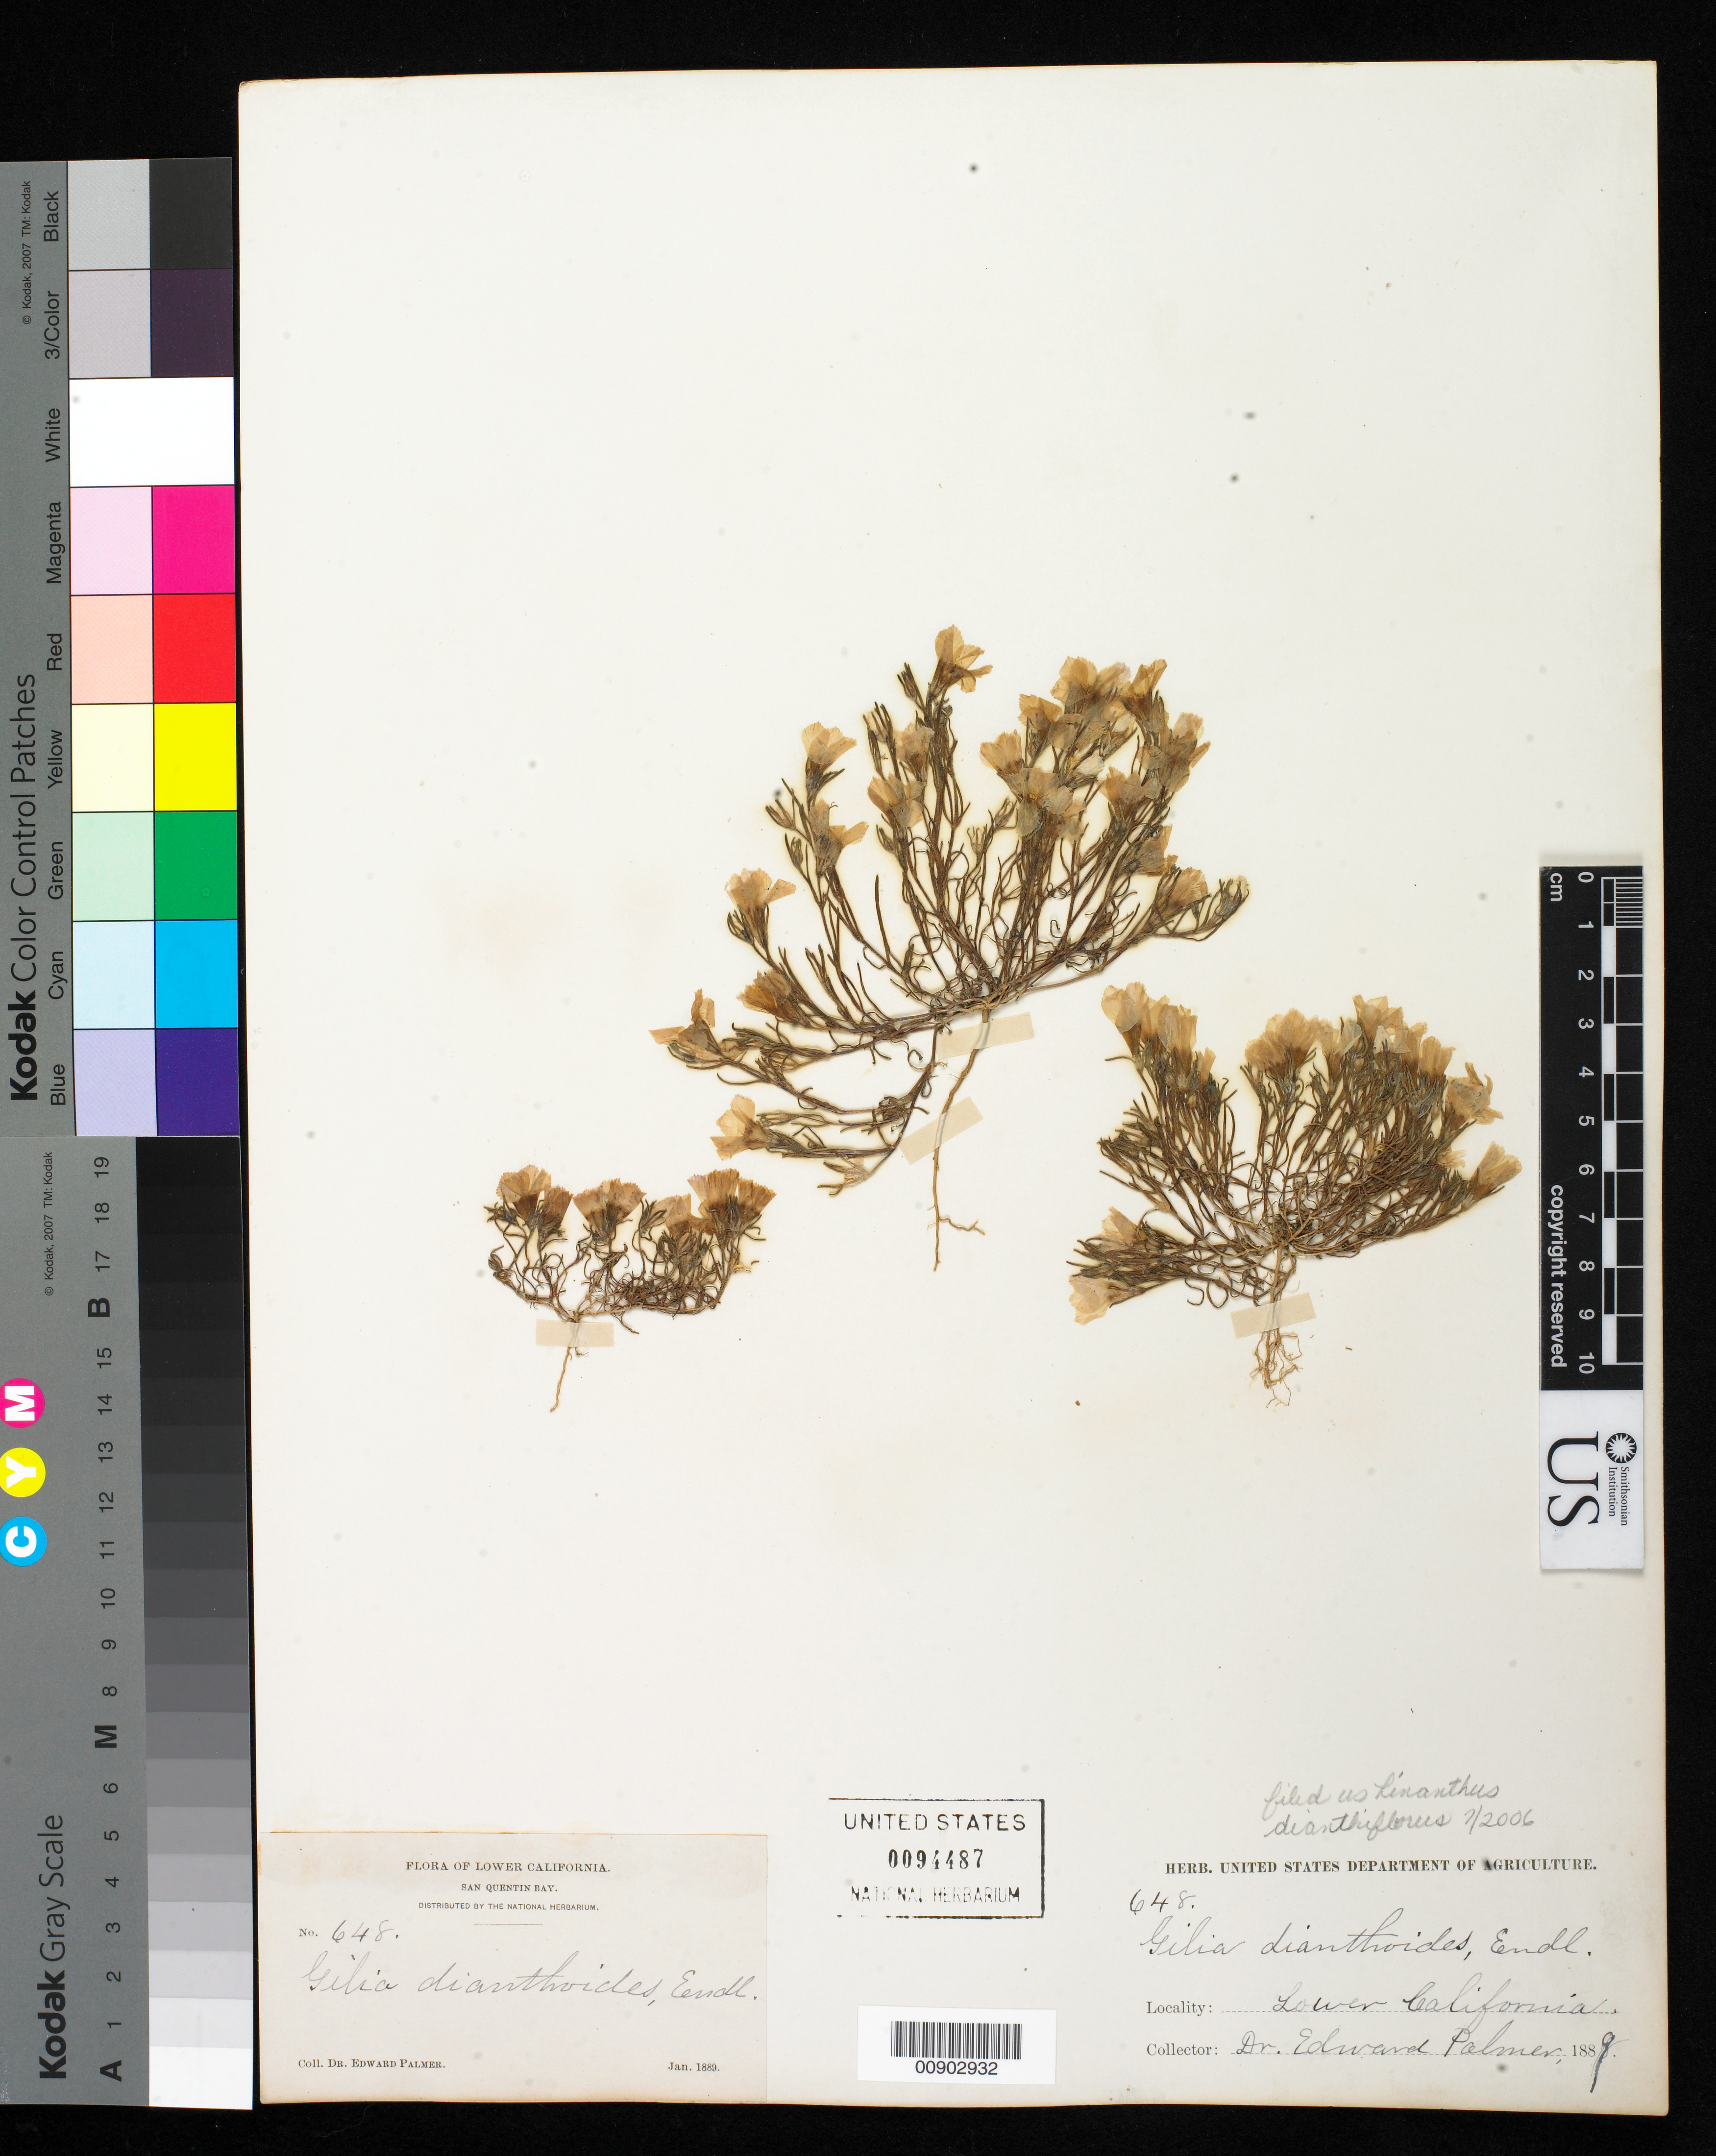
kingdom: Plantae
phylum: Tracheophyta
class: Magnoliopsida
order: Ericales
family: Polemoniaceae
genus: Linanthus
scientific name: Linanthus dianthiflorus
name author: (Benth.) Greene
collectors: E. Palmer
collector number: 648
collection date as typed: Jan 1889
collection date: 1889-01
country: Mexico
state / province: Baja California Norte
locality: San Quentin Bay, Baja California.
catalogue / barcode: US 94487